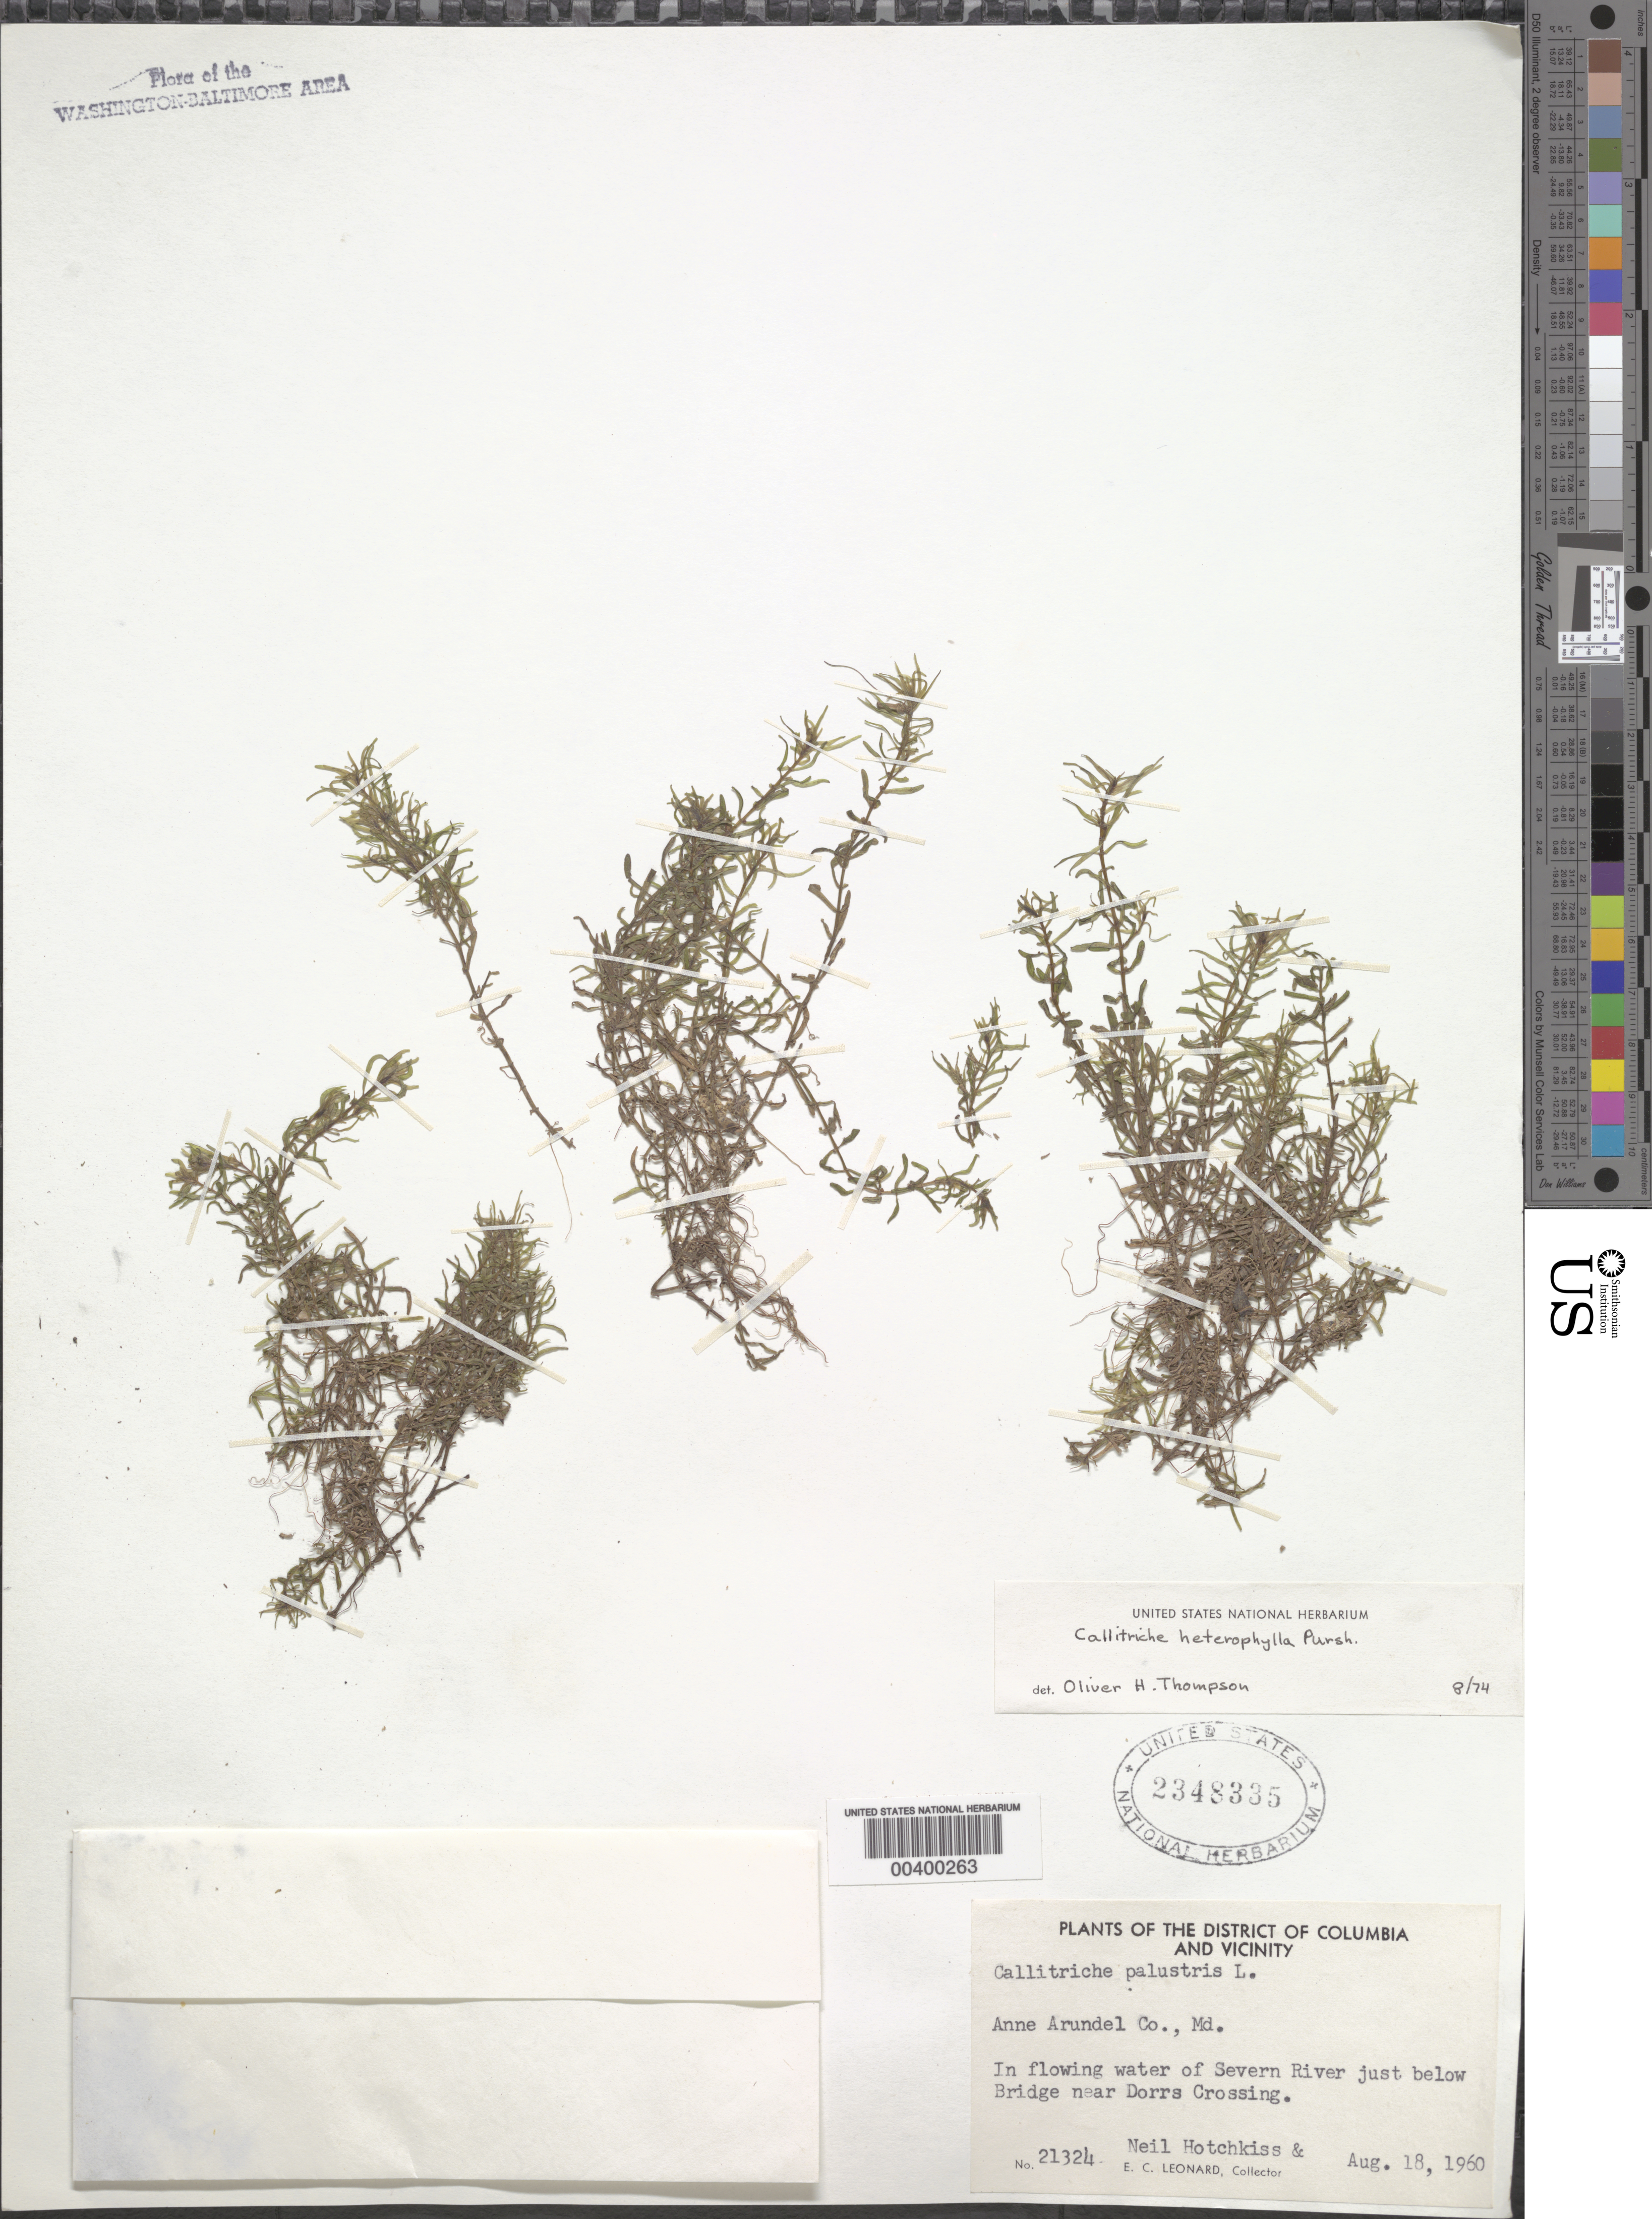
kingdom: Plantae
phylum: Tracheophyta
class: Magnoliopsida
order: Lamiales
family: Plantaginaceae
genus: Callitriche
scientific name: Callitriche heterophylla Pursh emend. Darby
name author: Pursh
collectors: N. Hotchkiss & E. C. Leonard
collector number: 21324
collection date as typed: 18 Aug 1960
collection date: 1960-08-18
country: United States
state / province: Maryland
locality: Severn River below bridge near Dorrs Crossing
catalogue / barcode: US 2348335